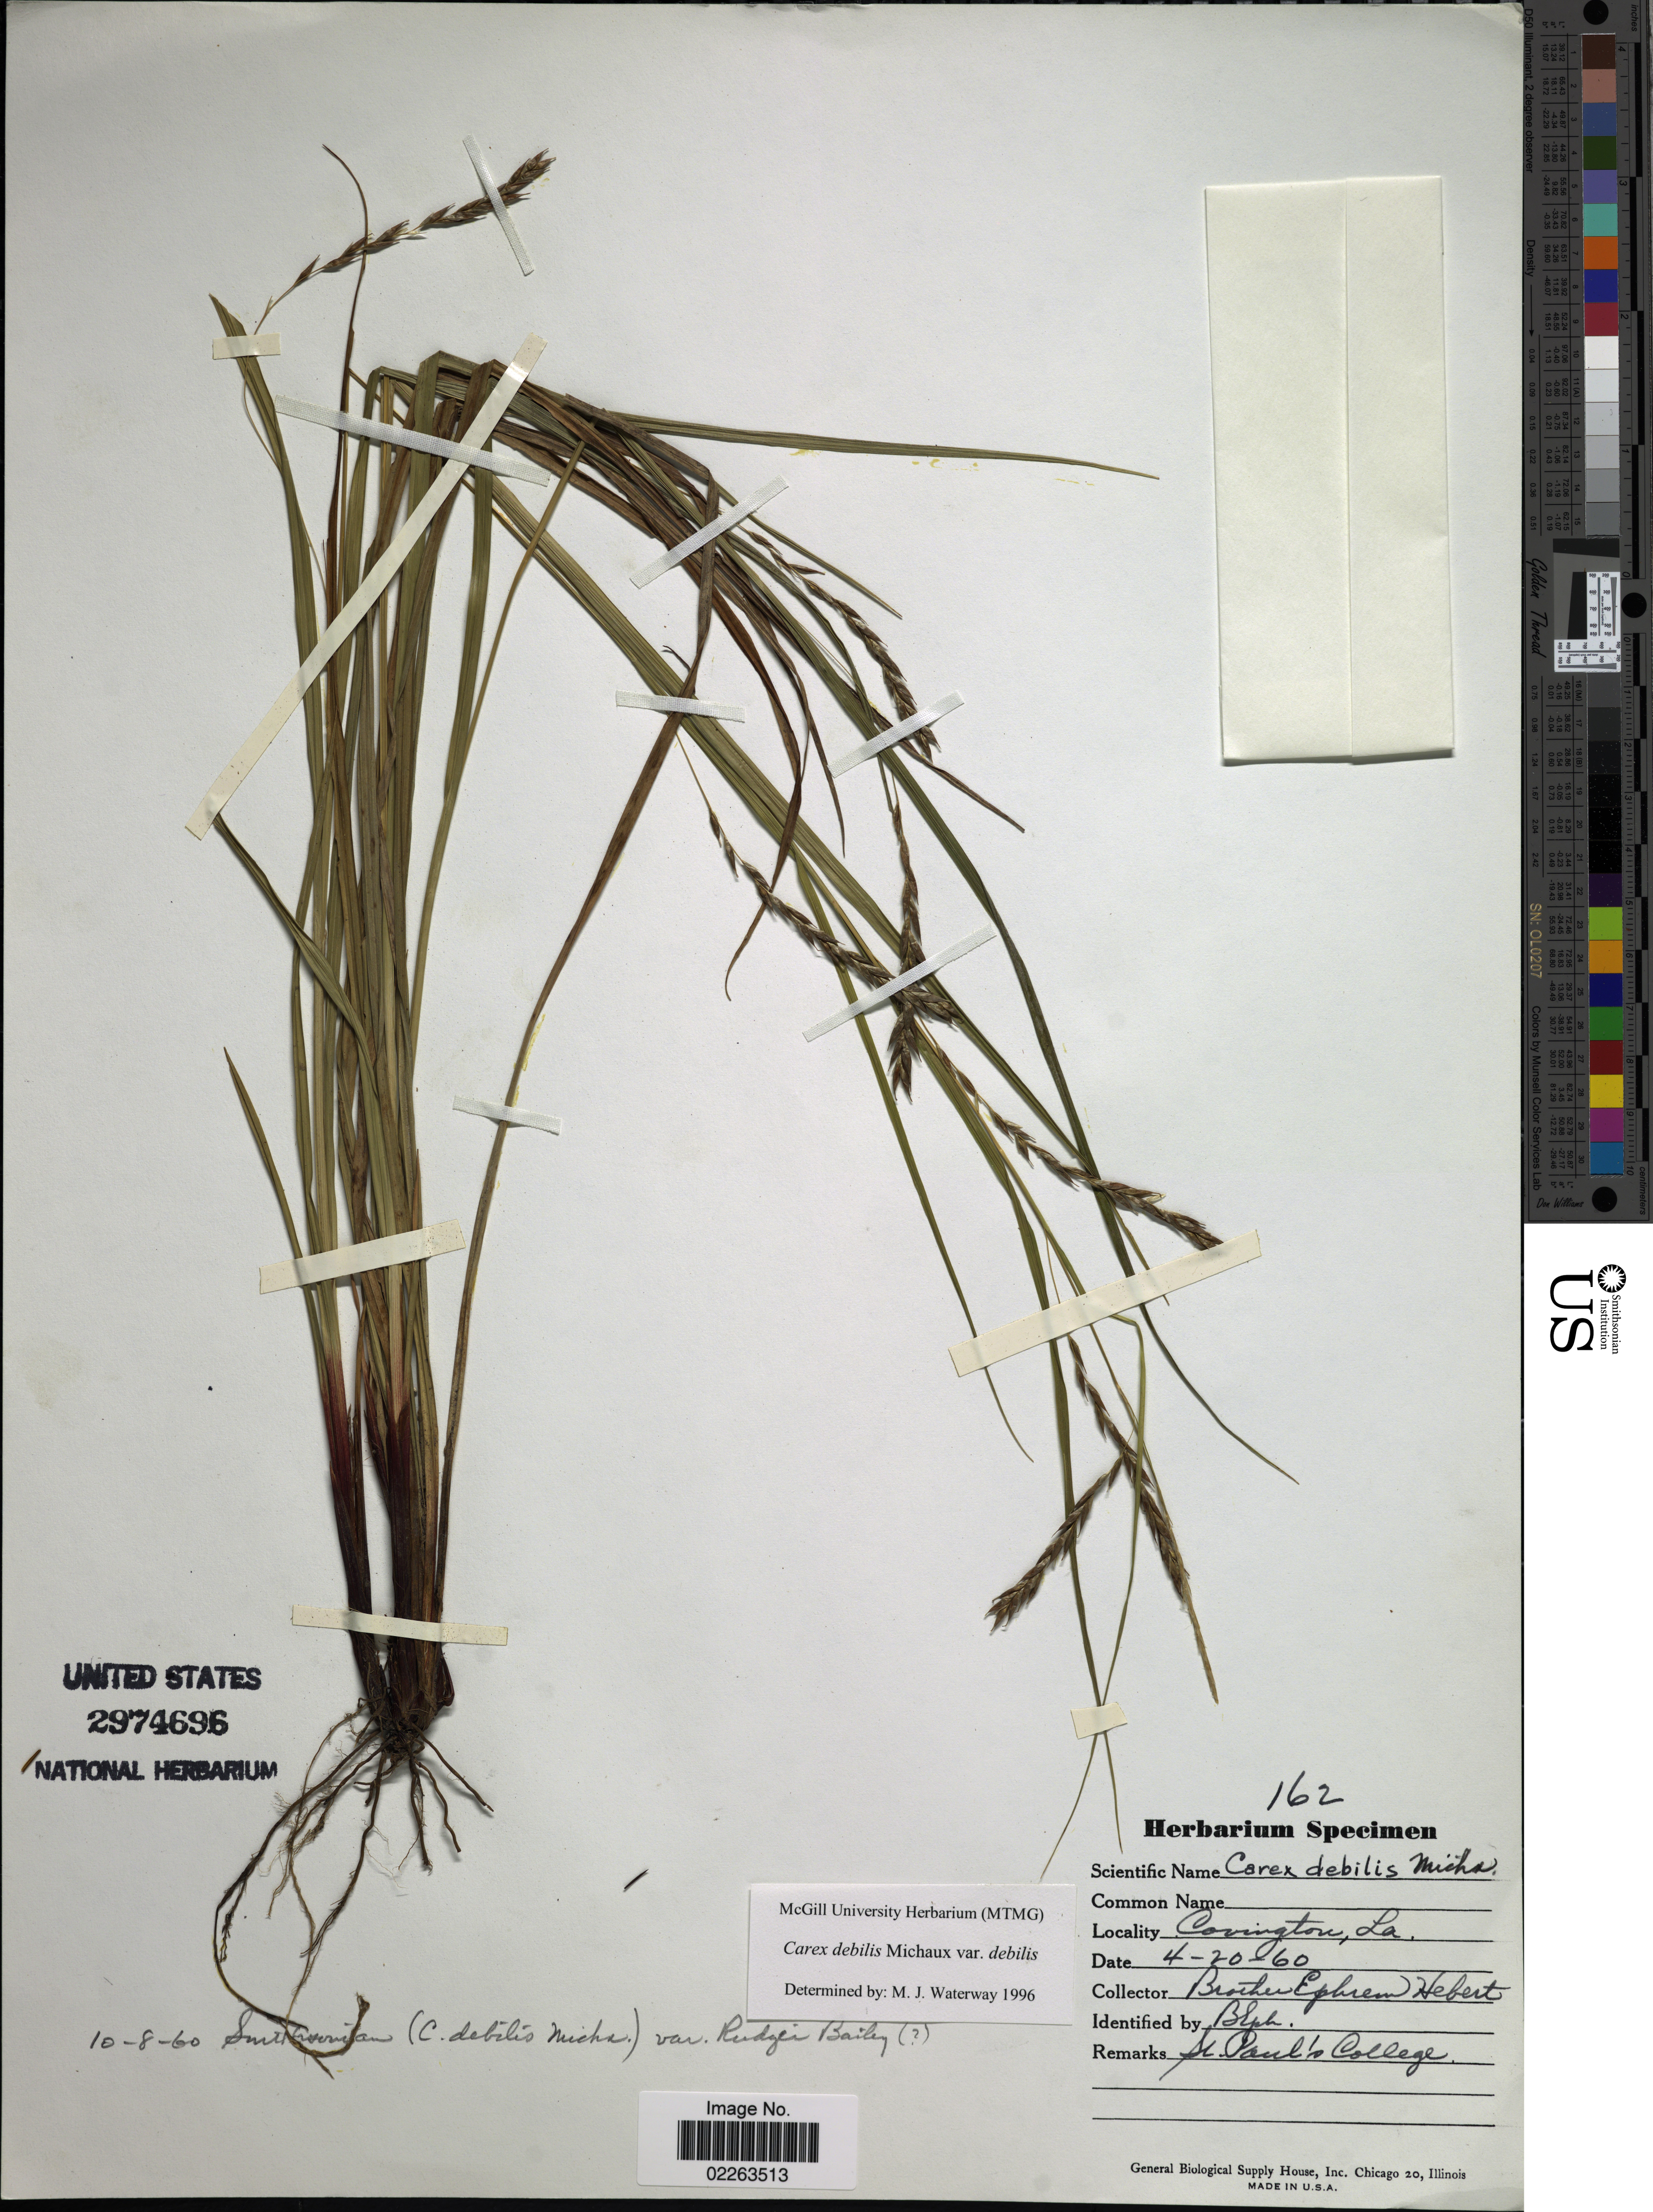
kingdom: Plantae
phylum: Tracheophyta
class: Liliopsida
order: Poales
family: Cyperaceae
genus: Carex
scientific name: Carex debilis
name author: Michx.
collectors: E. Hebert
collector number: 162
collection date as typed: Transcribed d/m/y: 20/4/60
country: United States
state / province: Louisiana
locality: Covington, La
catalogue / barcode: US 2974696